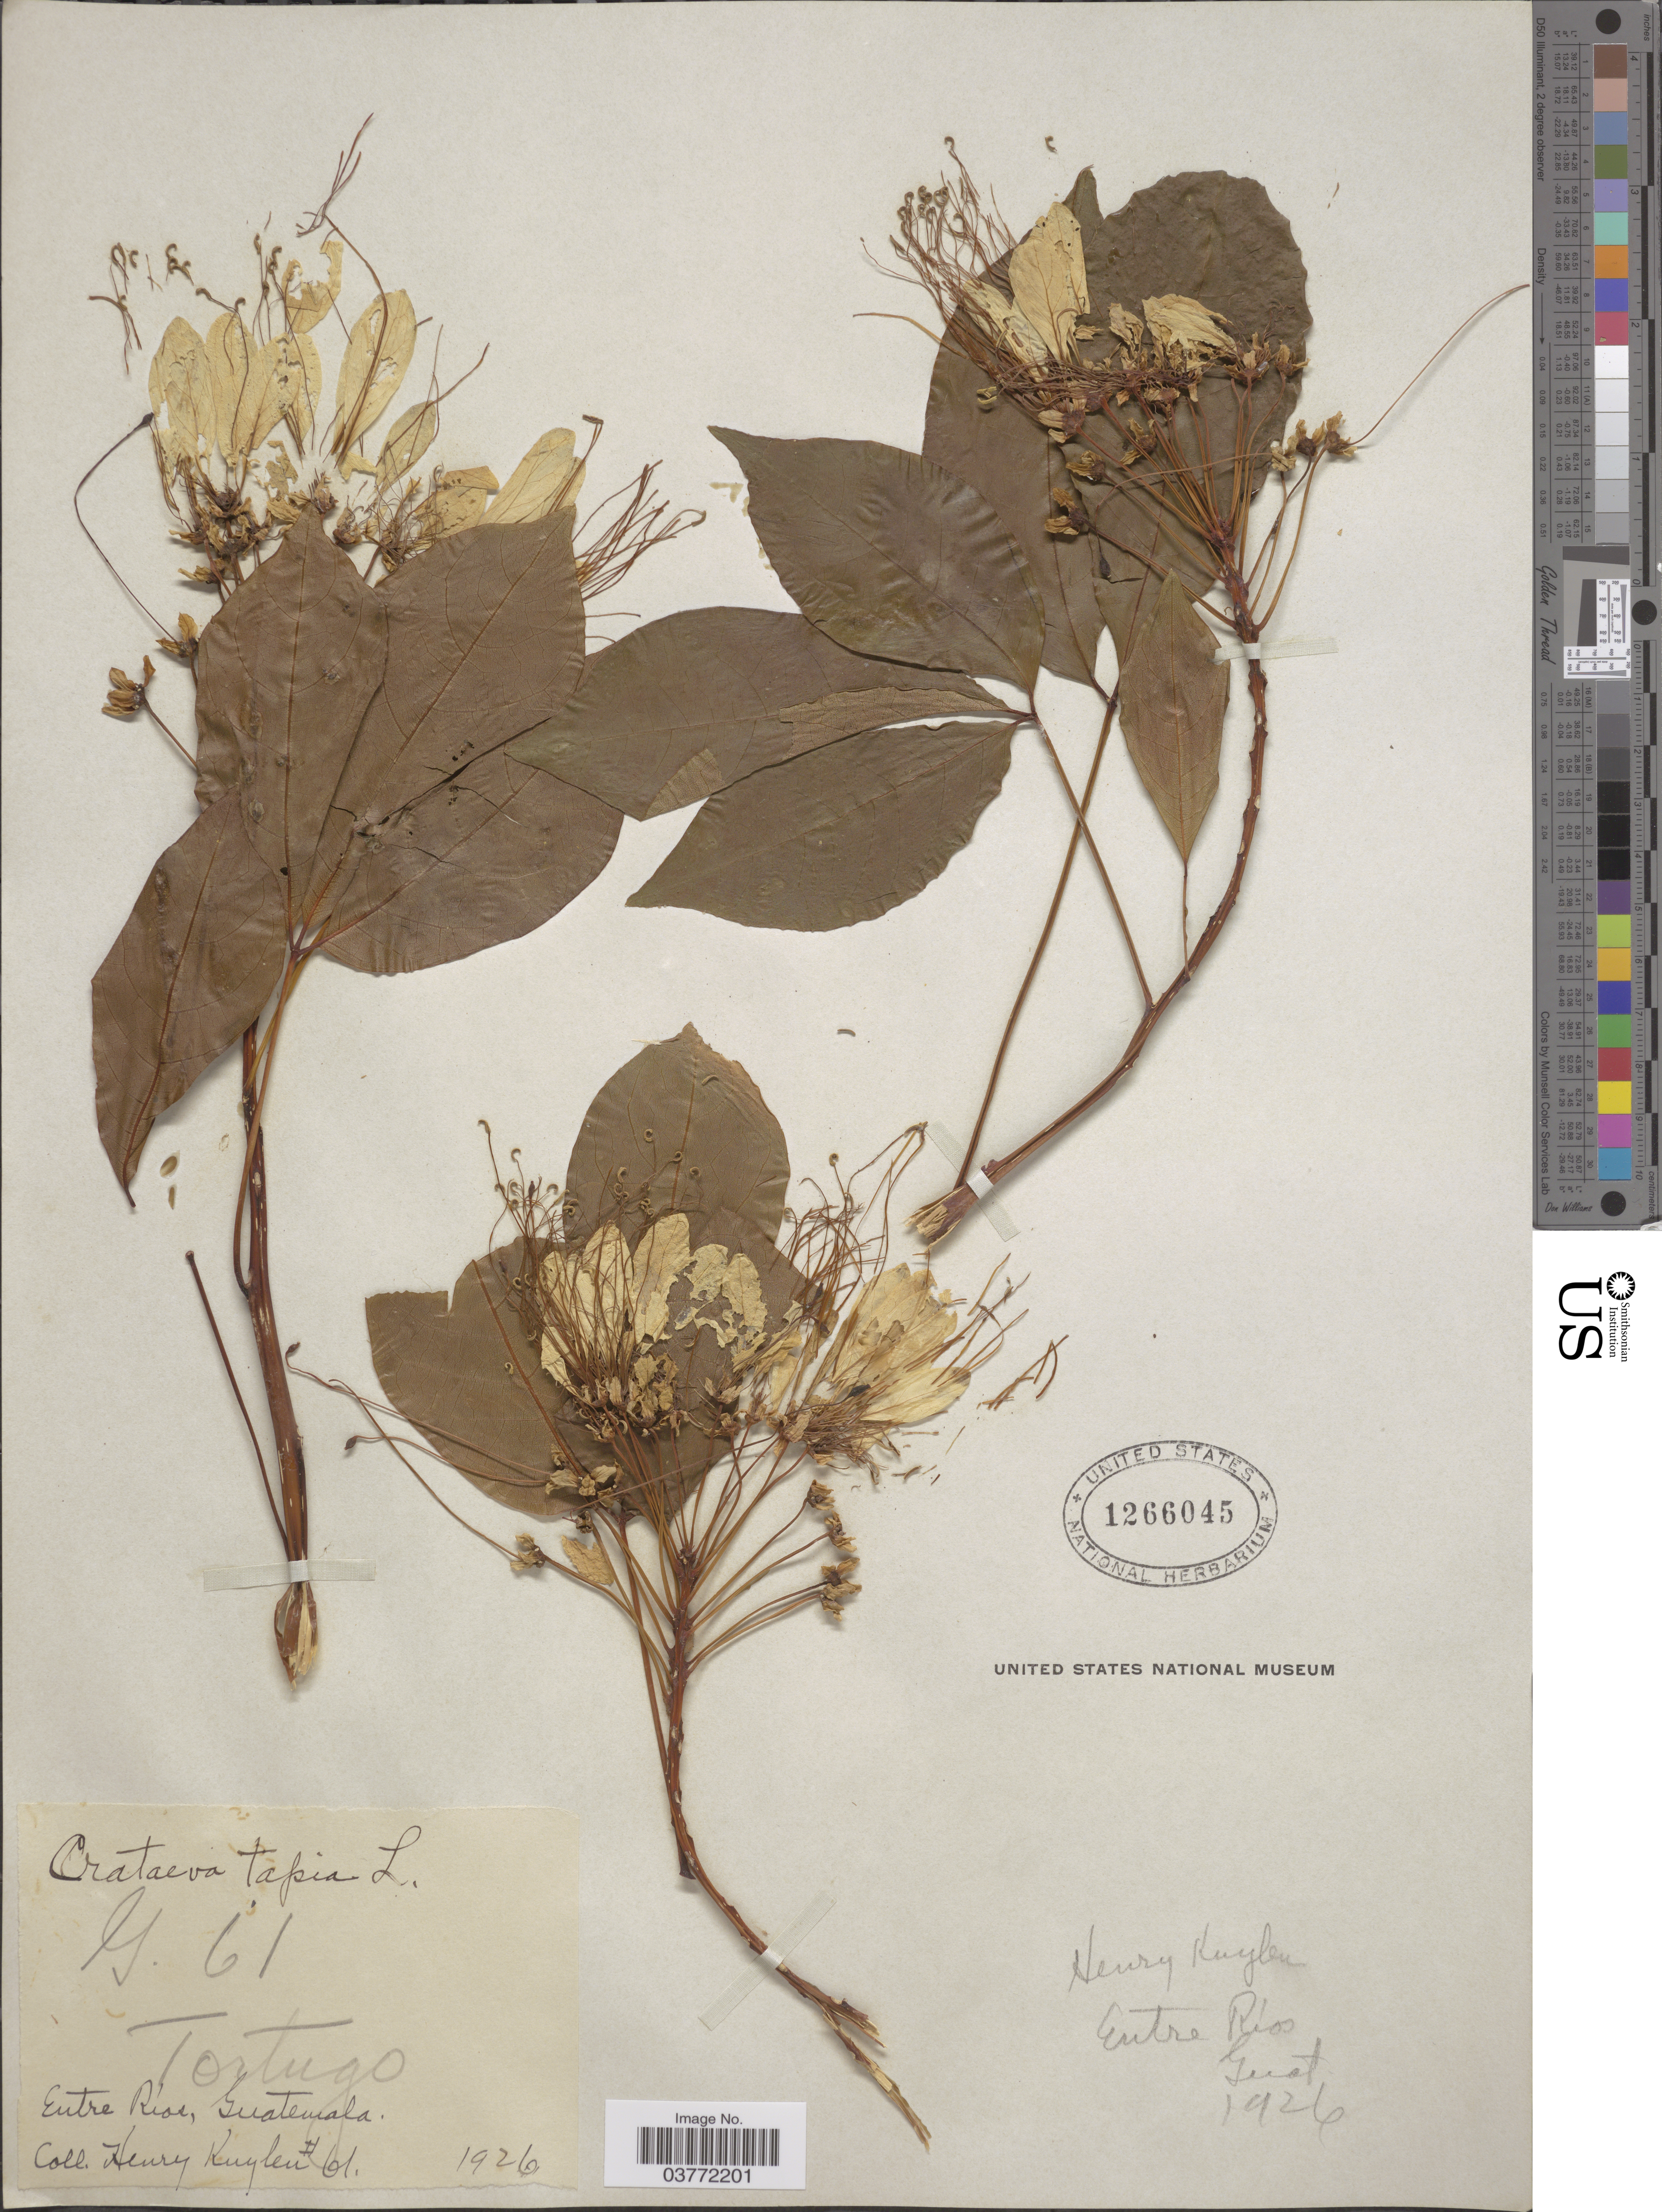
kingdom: Plantae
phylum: Tracheophyta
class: Magnoliopsida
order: Brassicales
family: Capparaceae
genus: Crateva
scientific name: Crateva tapia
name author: L.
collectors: H. Kuylen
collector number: G61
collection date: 1926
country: Guatemala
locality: Entre Rios.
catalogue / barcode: US 1266045